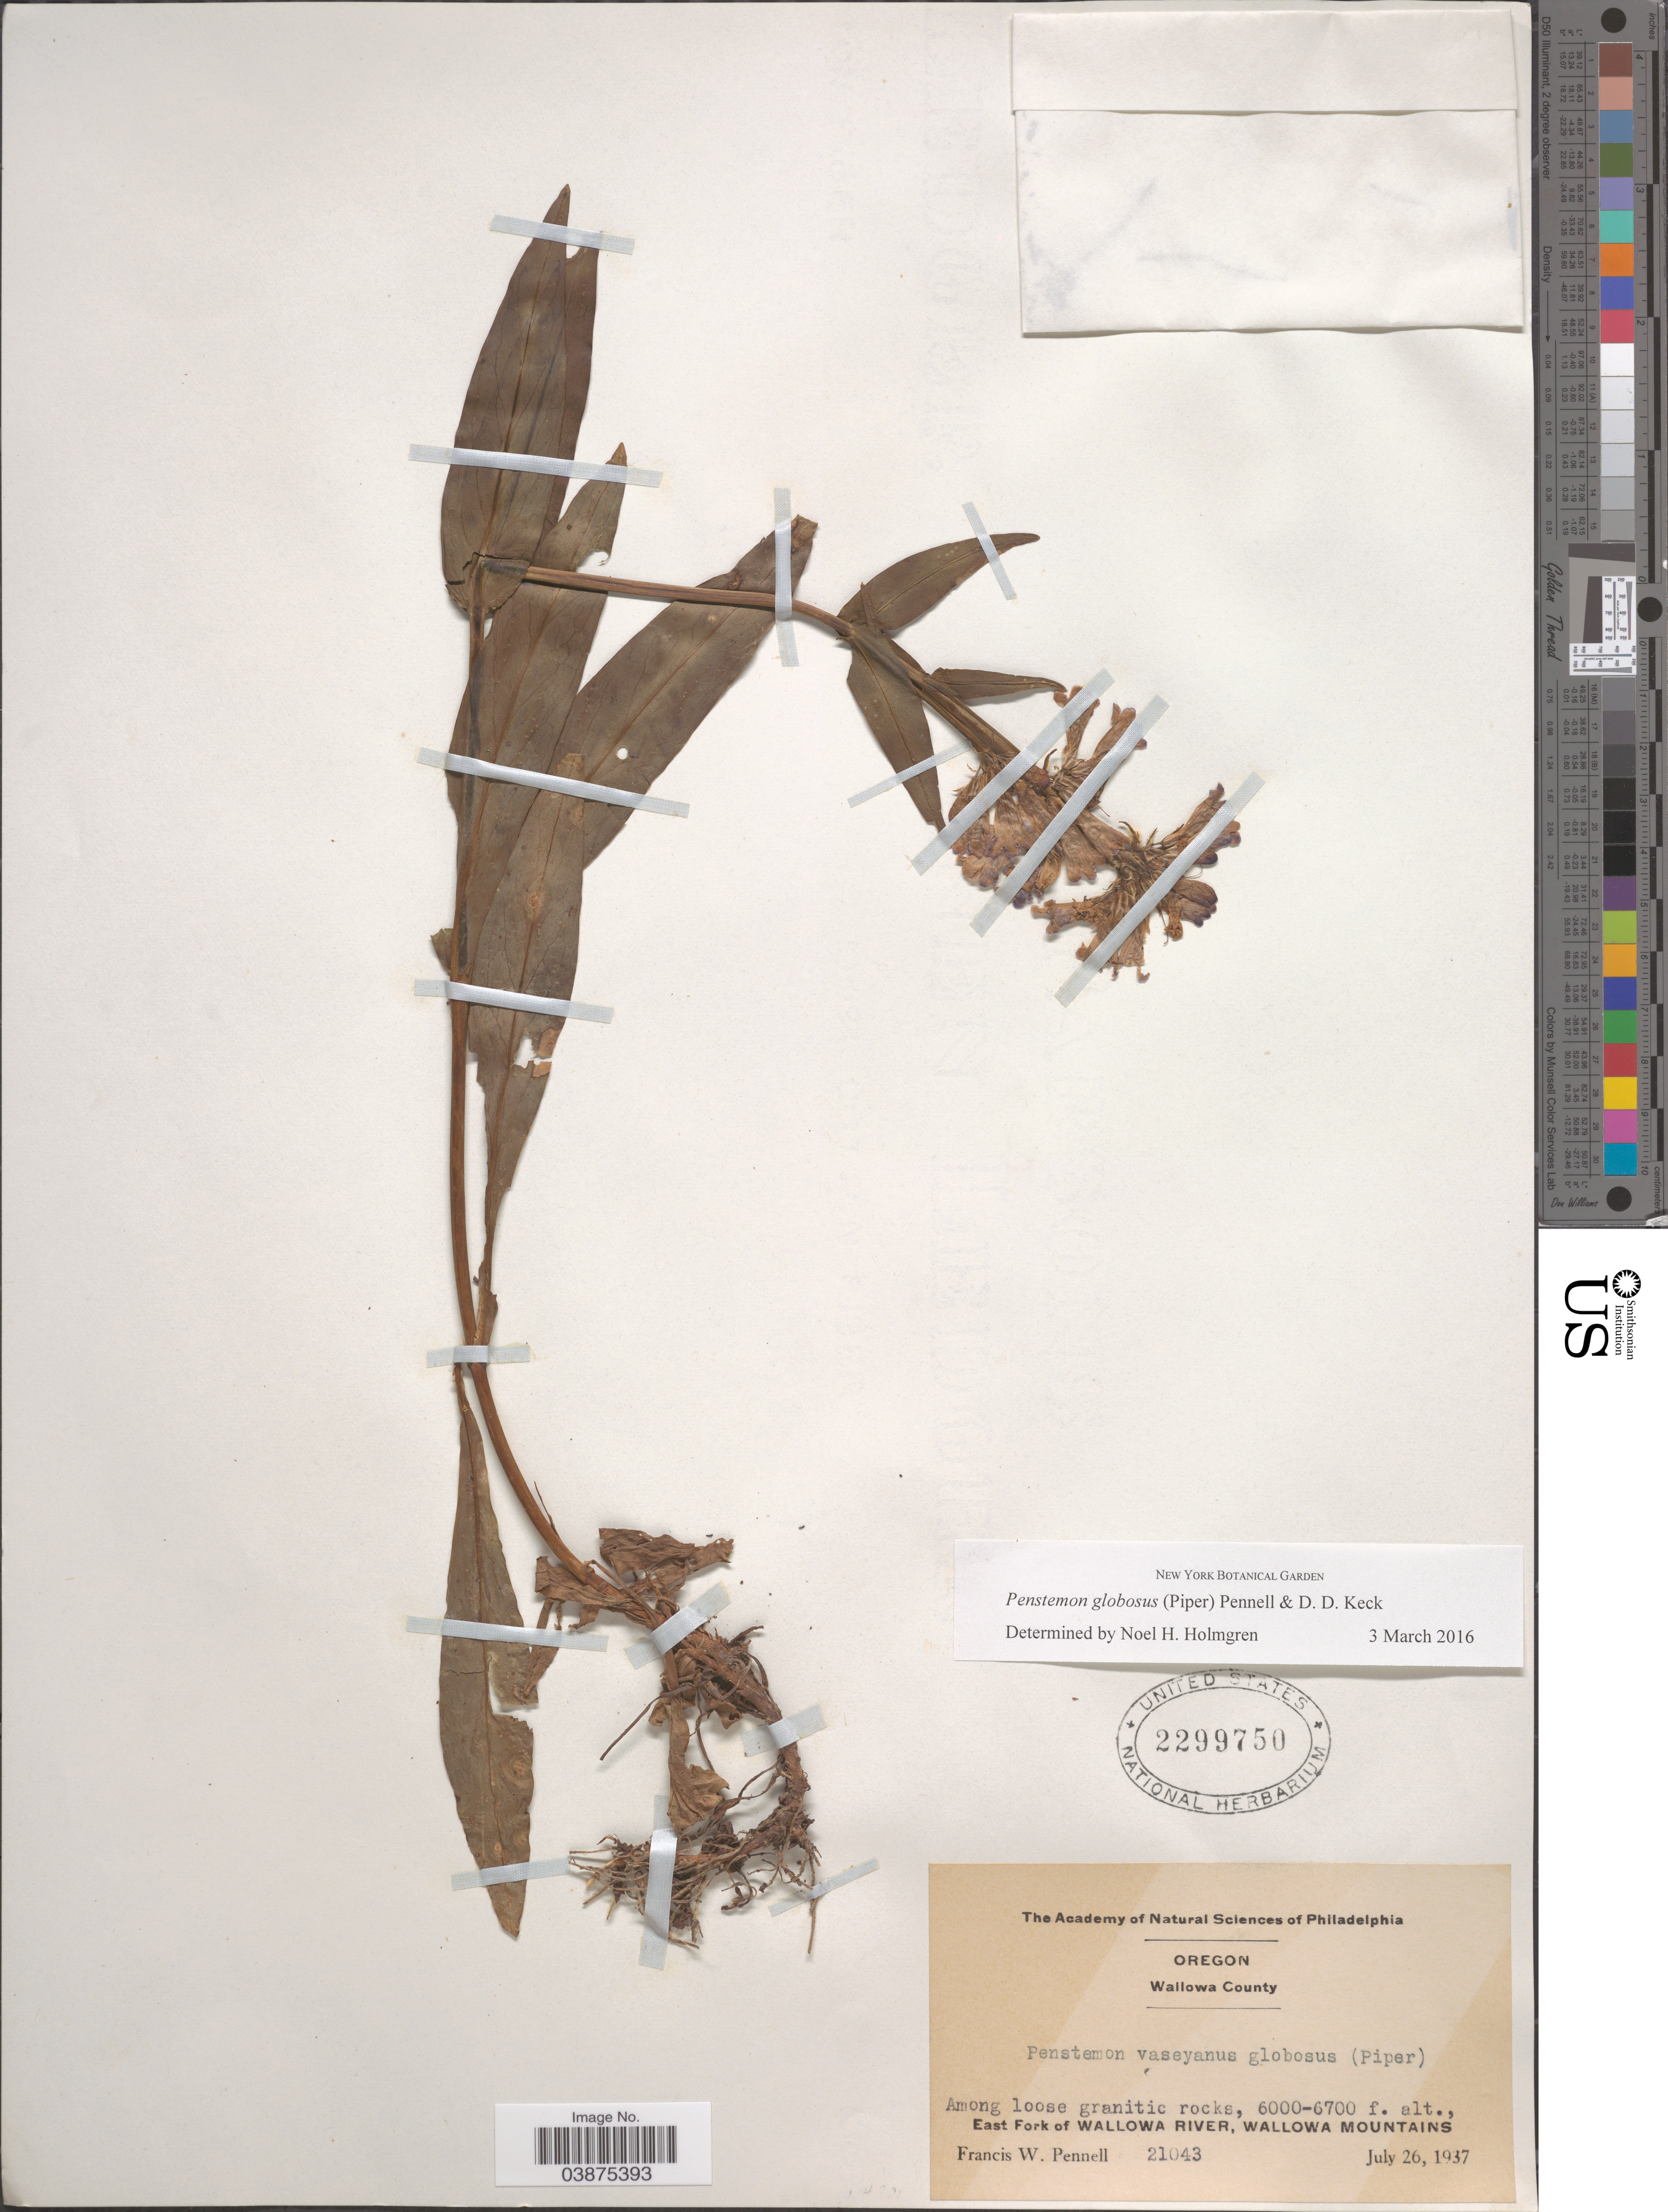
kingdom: Plantae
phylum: Tracheophyta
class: Magnoliopsida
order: Lamiales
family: Plantaginaceae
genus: Penstemon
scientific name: Penstemon globosus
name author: (Piper) Pennell & D.D. Keck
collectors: F. W. Pennell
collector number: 21043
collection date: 1937-07-26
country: United States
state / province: Oregon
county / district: Wallowa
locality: Wallowa County. Among loose granitic rocks, East Fork of Wallowa River, Wallowa Mountains.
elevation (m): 1829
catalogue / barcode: US 2299750